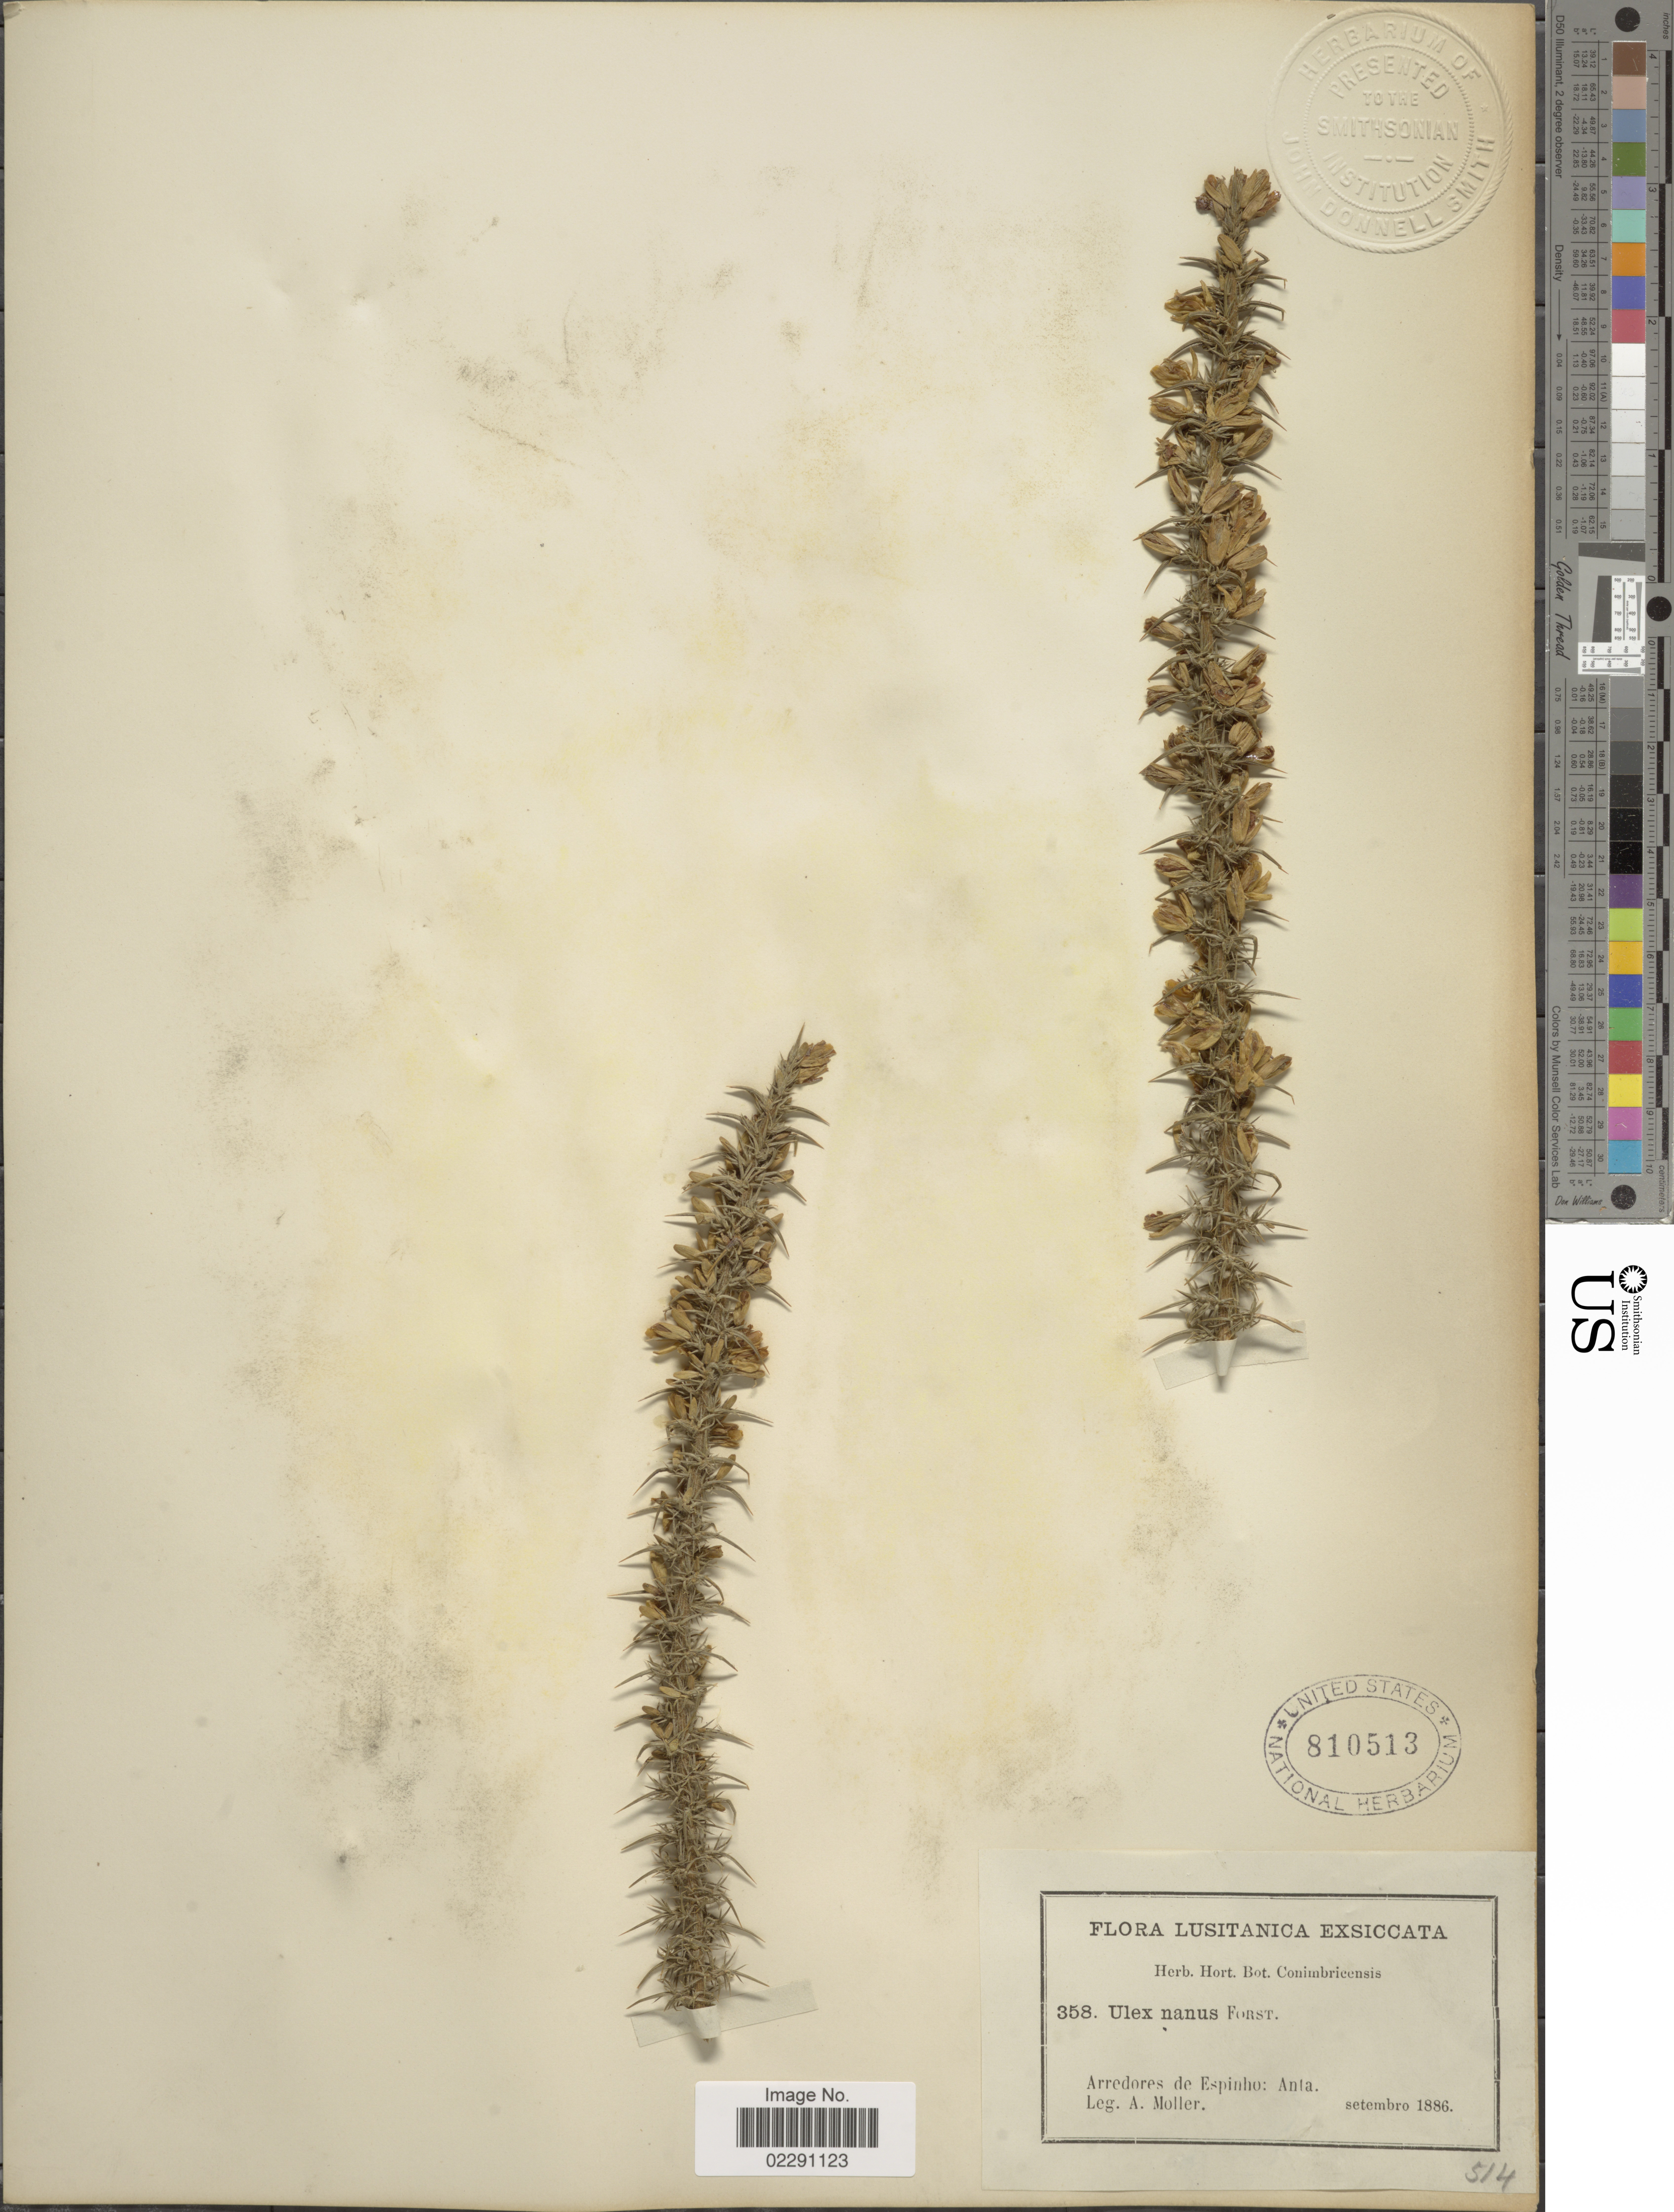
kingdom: Plantae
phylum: Tracheophyta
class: Magnoliopsida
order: Fabales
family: Fabaceae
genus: Ulex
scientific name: Ulex nanus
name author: Symons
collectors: A. Moller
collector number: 358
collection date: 1886-09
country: Portugal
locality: Lusitanica, Arredores de Espinho, Anta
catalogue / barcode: US 810513